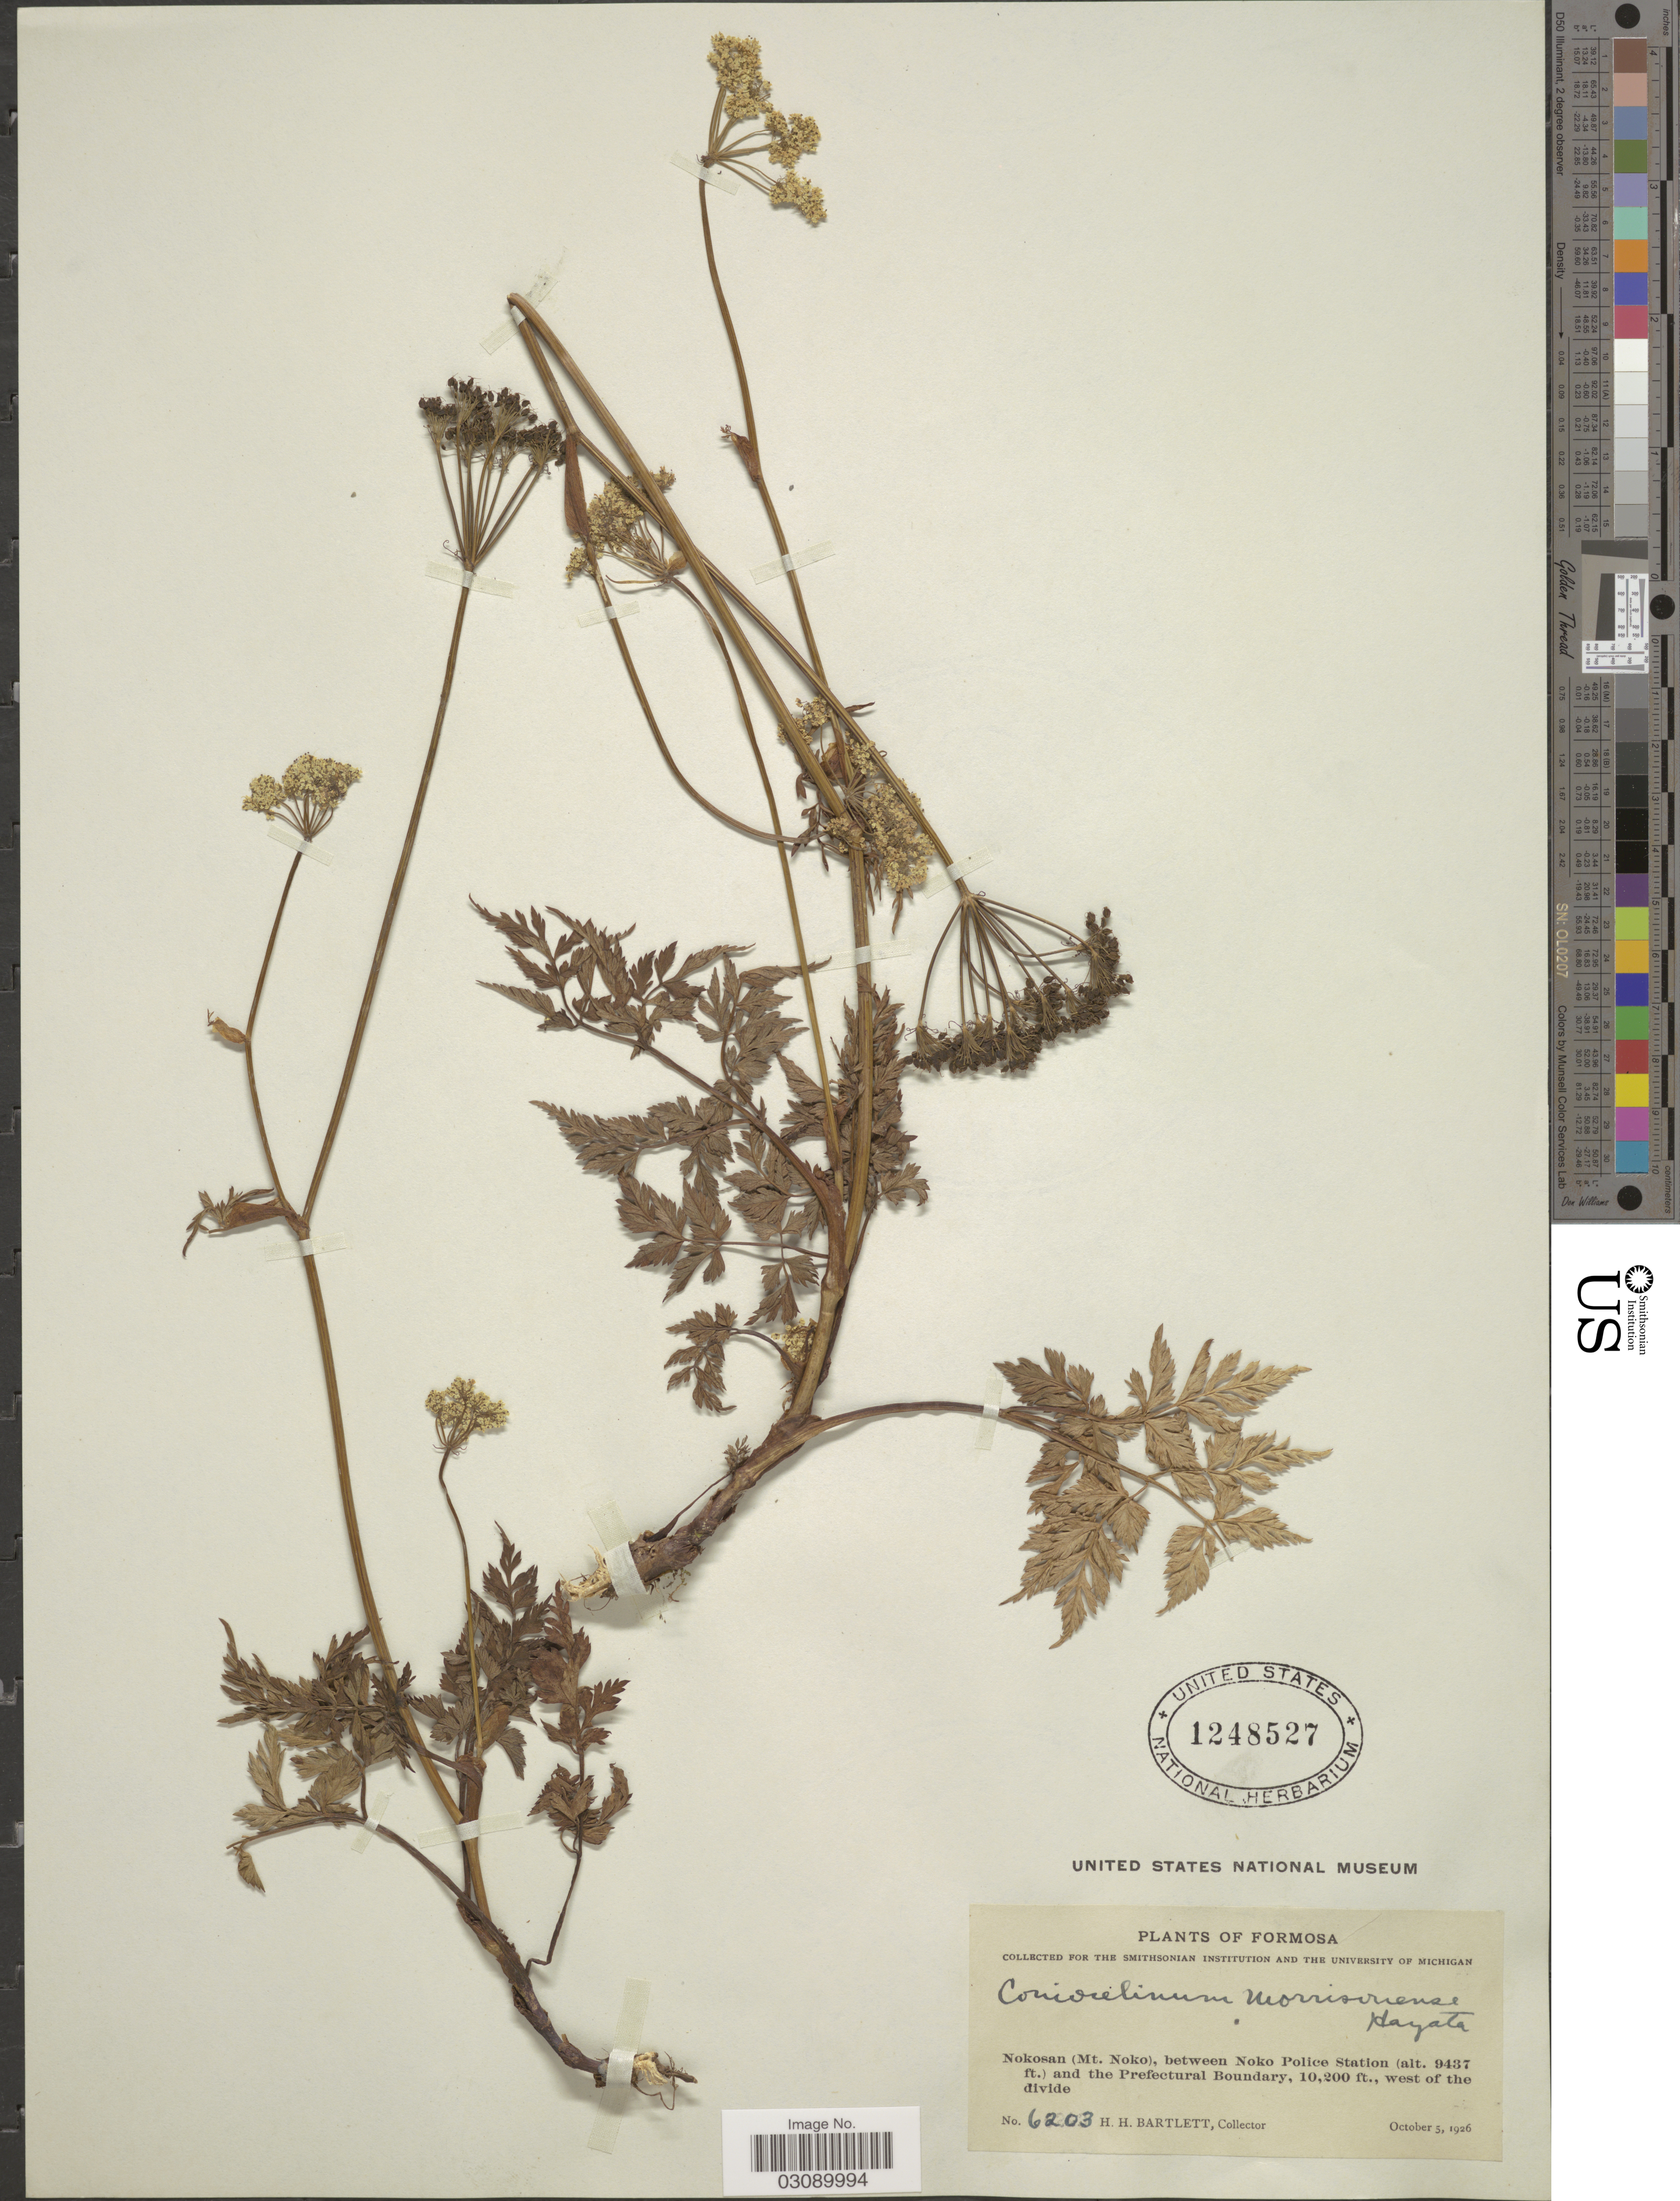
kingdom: Plantae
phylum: Tracheophyta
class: Magnoliopsida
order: Apiales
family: Apiaceae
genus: Conioselinum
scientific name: Conioselinum morrisonense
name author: Hayata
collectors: H. H. Bartlett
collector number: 6203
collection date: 1926-10-05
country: Taiwan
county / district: Hualien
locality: Formosa. Nokosan (Mt. Noko), between Noko Police Station and the Prefectural Boundary, west of the divide.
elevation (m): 2876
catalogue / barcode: US 1248527